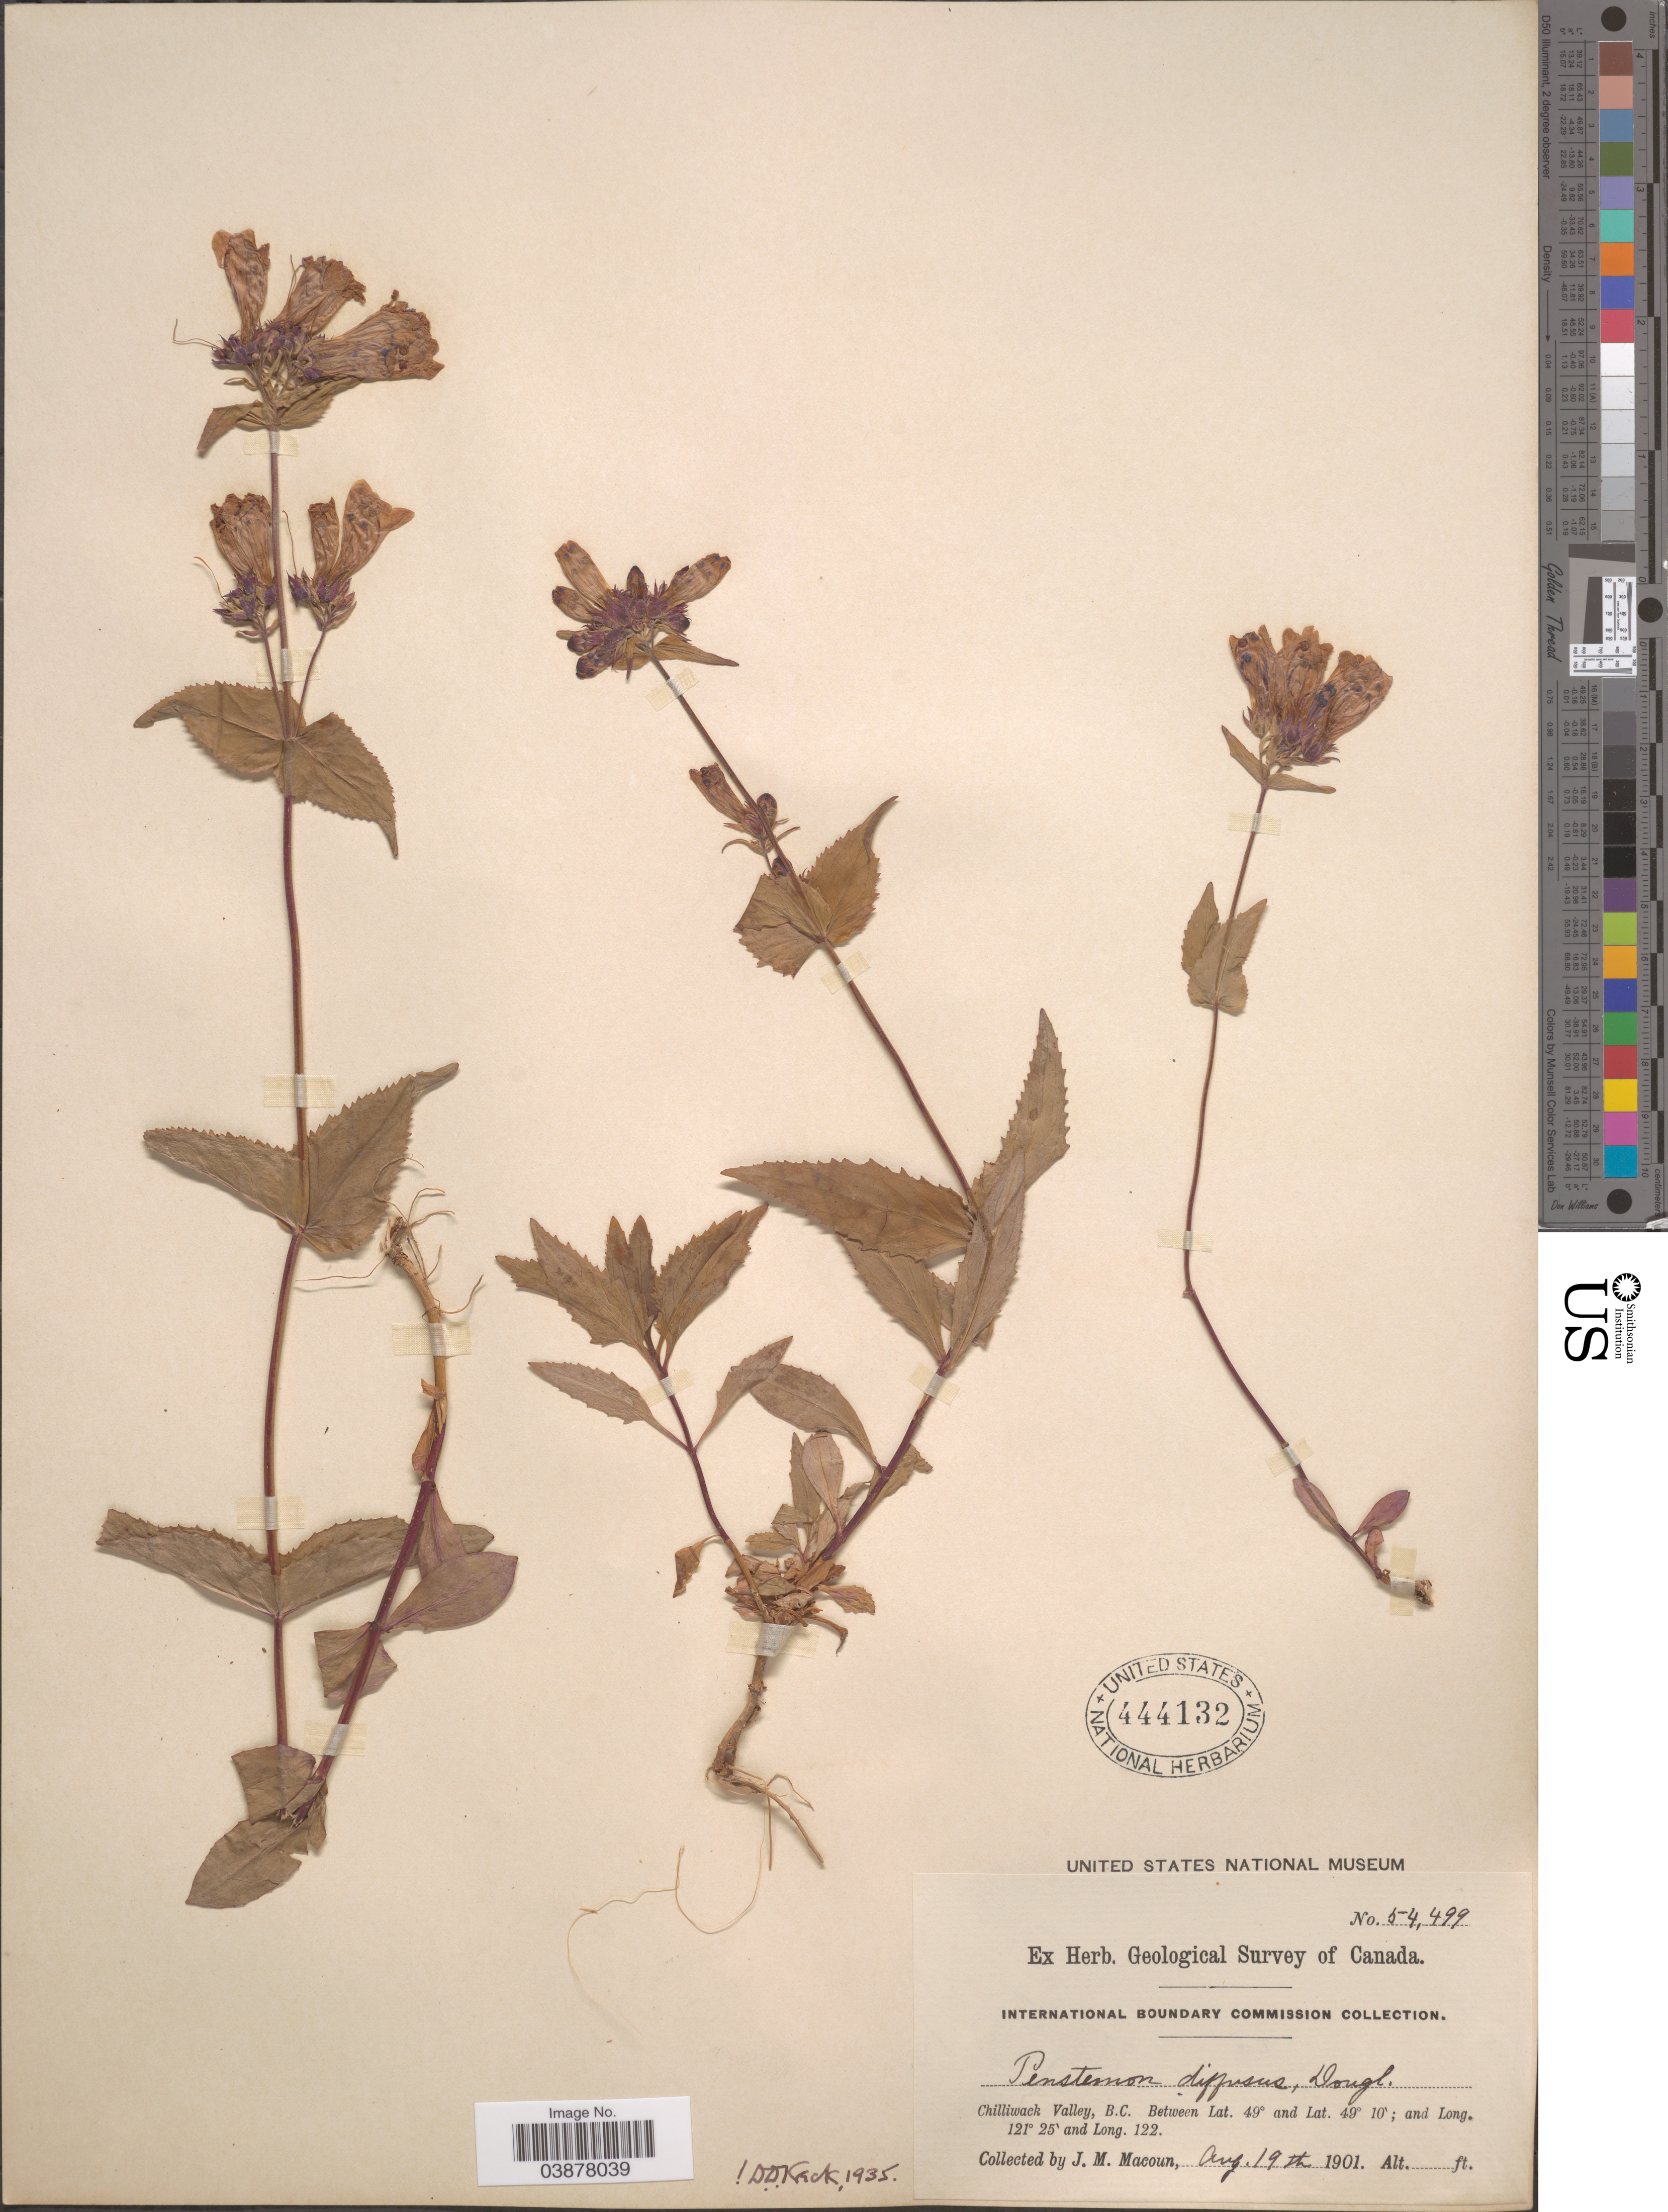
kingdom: Plantae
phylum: Tracheophyta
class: Magnoliopsida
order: Lamiales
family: Plantaginaceae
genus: Penstemon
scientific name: Penstemon serrulatus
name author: Menzies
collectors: J. M. Macoun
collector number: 54499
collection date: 1901-08-19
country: Canada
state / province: British Columbia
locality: Chilliwack Valley, B.C.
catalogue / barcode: US 444132